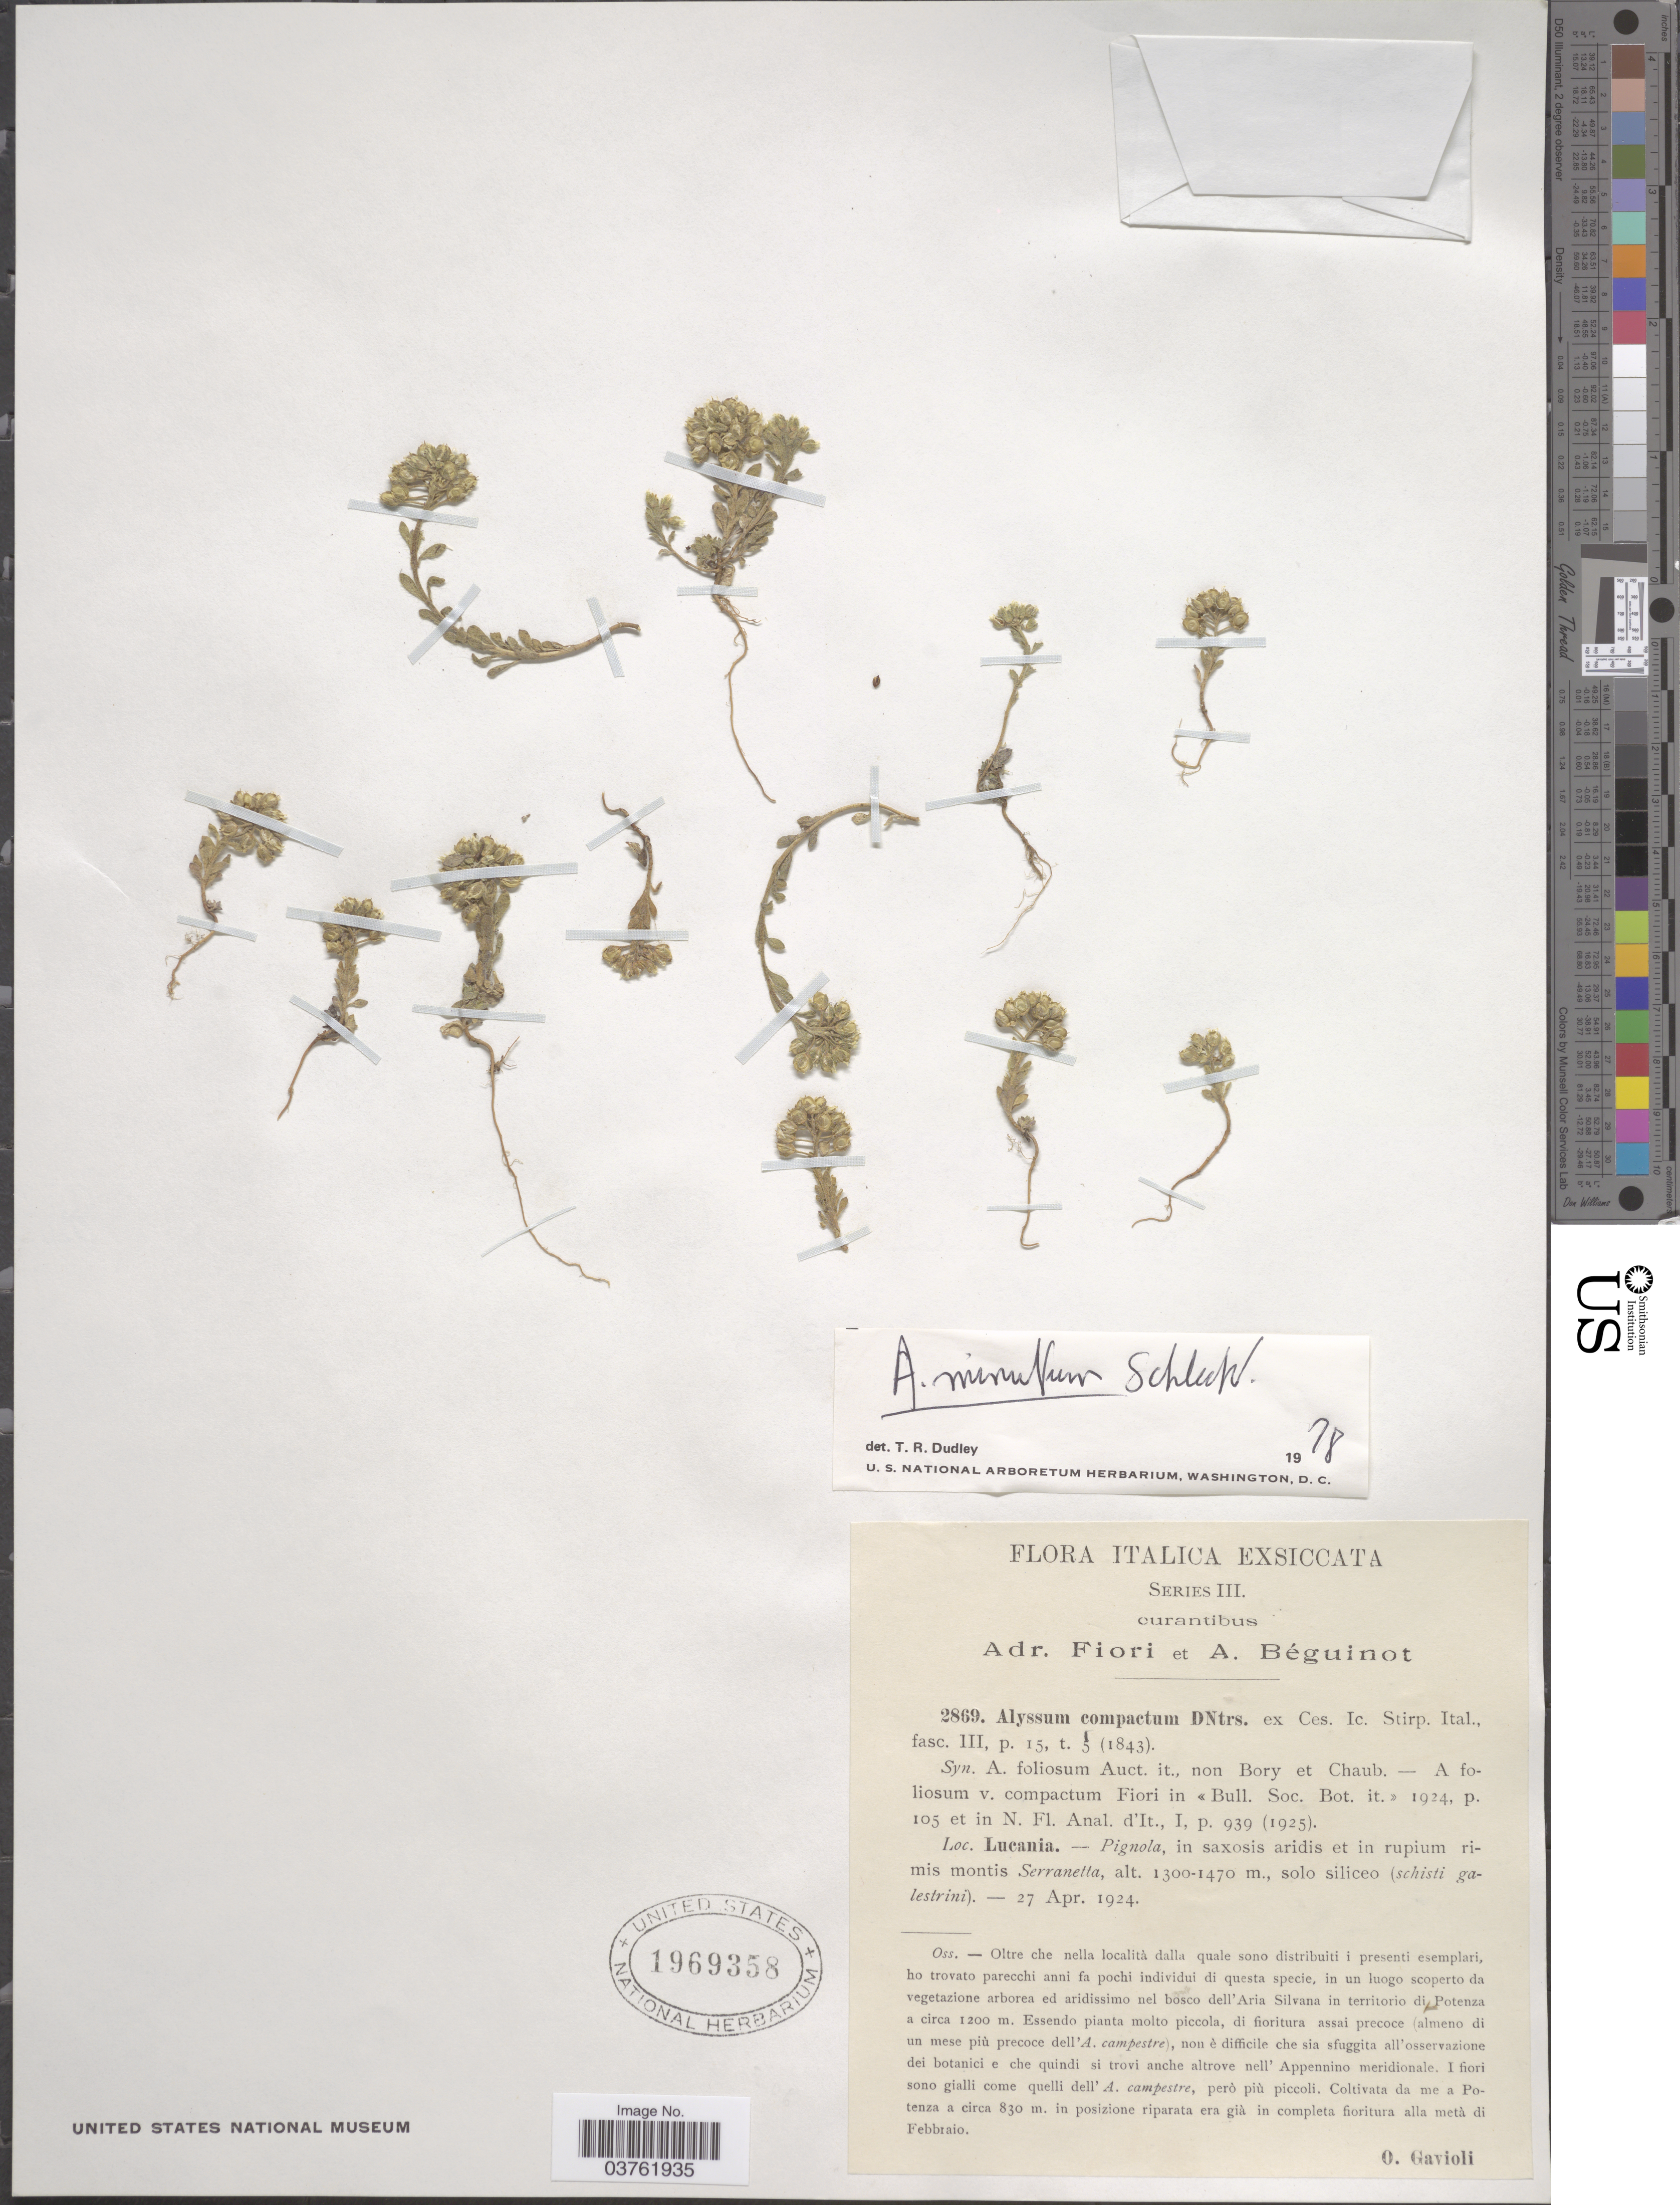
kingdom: Plantae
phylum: Tracheophyta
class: Magnoliopsida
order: Brassicales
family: Brassicaceae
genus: Alyssum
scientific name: Alyssum minutum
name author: Schlecht. ex DC.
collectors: O. Gavioli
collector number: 2869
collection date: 1924-04-27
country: Italy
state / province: Basilicata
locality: Italica. Lucania. - Pignolia, in saxosis aridis et in rupium rimis montis Serranetta.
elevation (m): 1300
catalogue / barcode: US 1969358